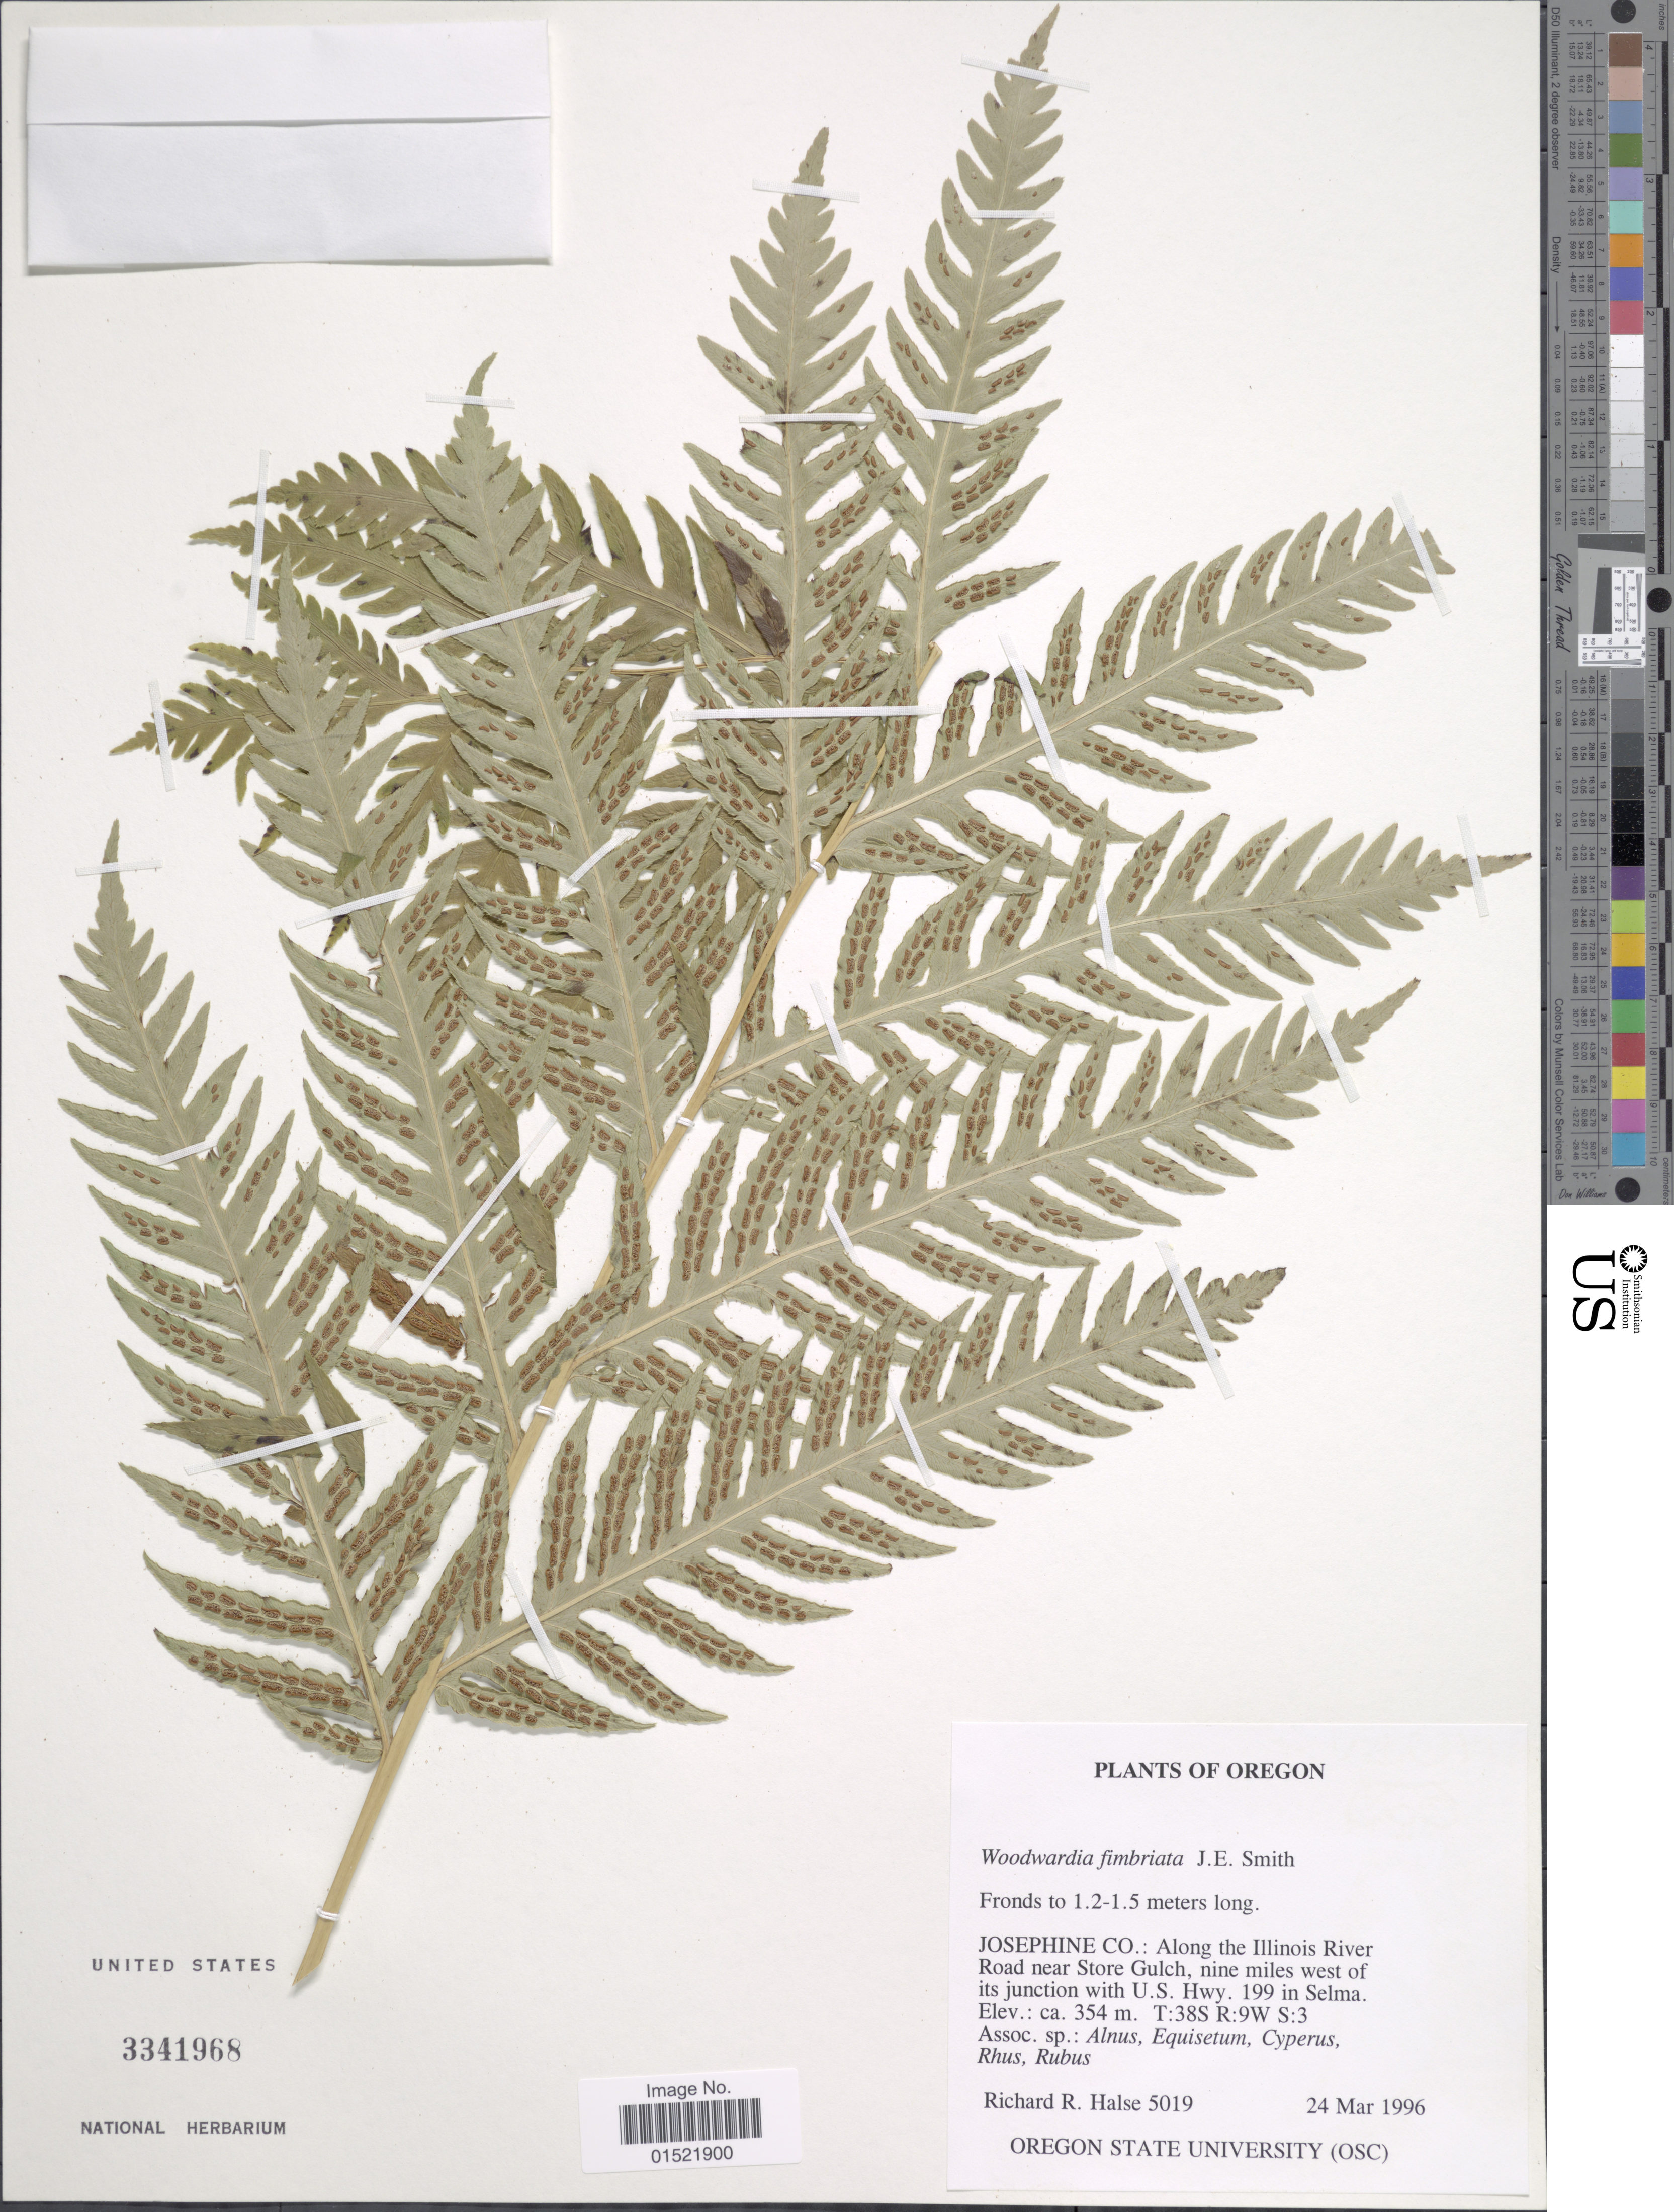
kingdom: Plantae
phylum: Tracheophyta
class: Polypodiopsida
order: Polypodiales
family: Blechnaceae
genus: Woodwardia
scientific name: Woodwardia fimbriata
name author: Sm.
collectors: R. Halse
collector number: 5019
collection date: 1996-03-24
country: United States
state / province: Oregon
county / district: Josephine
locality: Josephine Co.: along the Illinois River Road near Store Gulch, nine miles west of its junction with U.S. Hwy. 199 in Selma, T:38S R:9W S:3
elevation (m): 354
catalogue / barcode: US 3341968